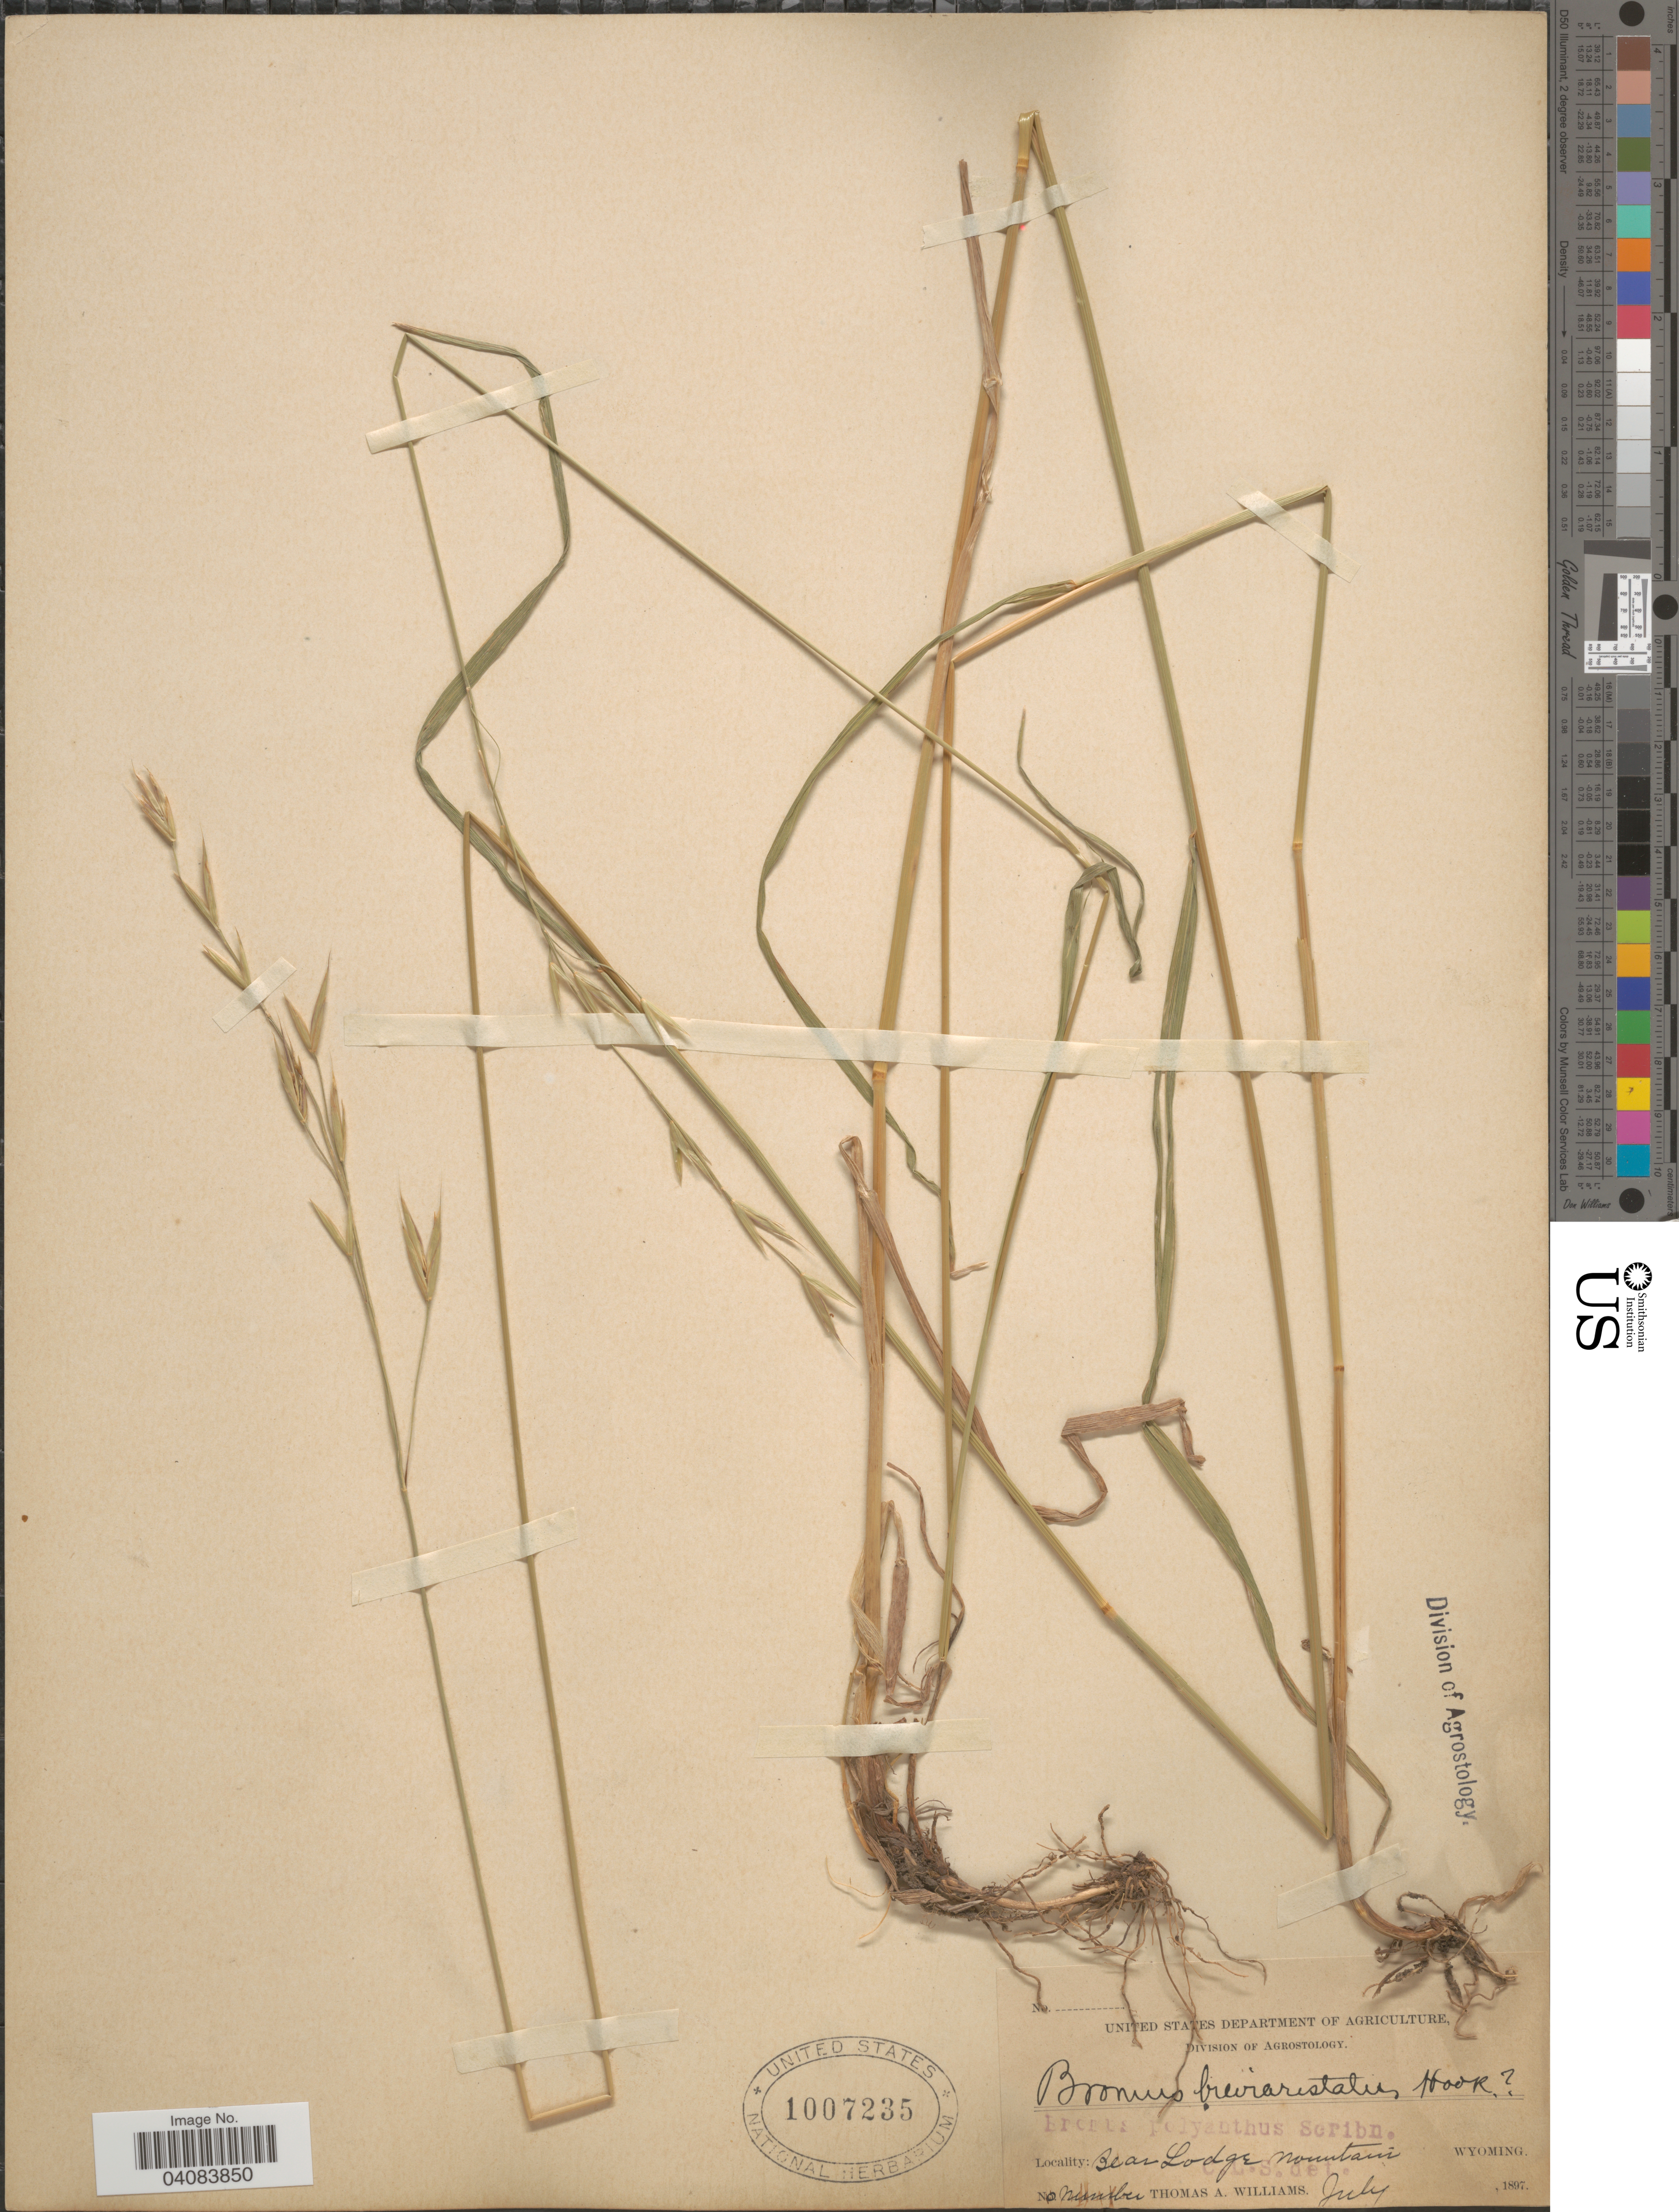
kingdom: Plantae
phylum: Tracheophyta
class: Liliopsida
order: Poales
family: Poaceae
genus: Bromus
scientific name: Bromus polyanthus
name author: Scribn. ex Shear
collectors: T. A. Williams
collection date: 1897-07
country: United States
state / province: Wyoming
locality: Bear Lodge mountain.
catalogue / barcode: US 1007235